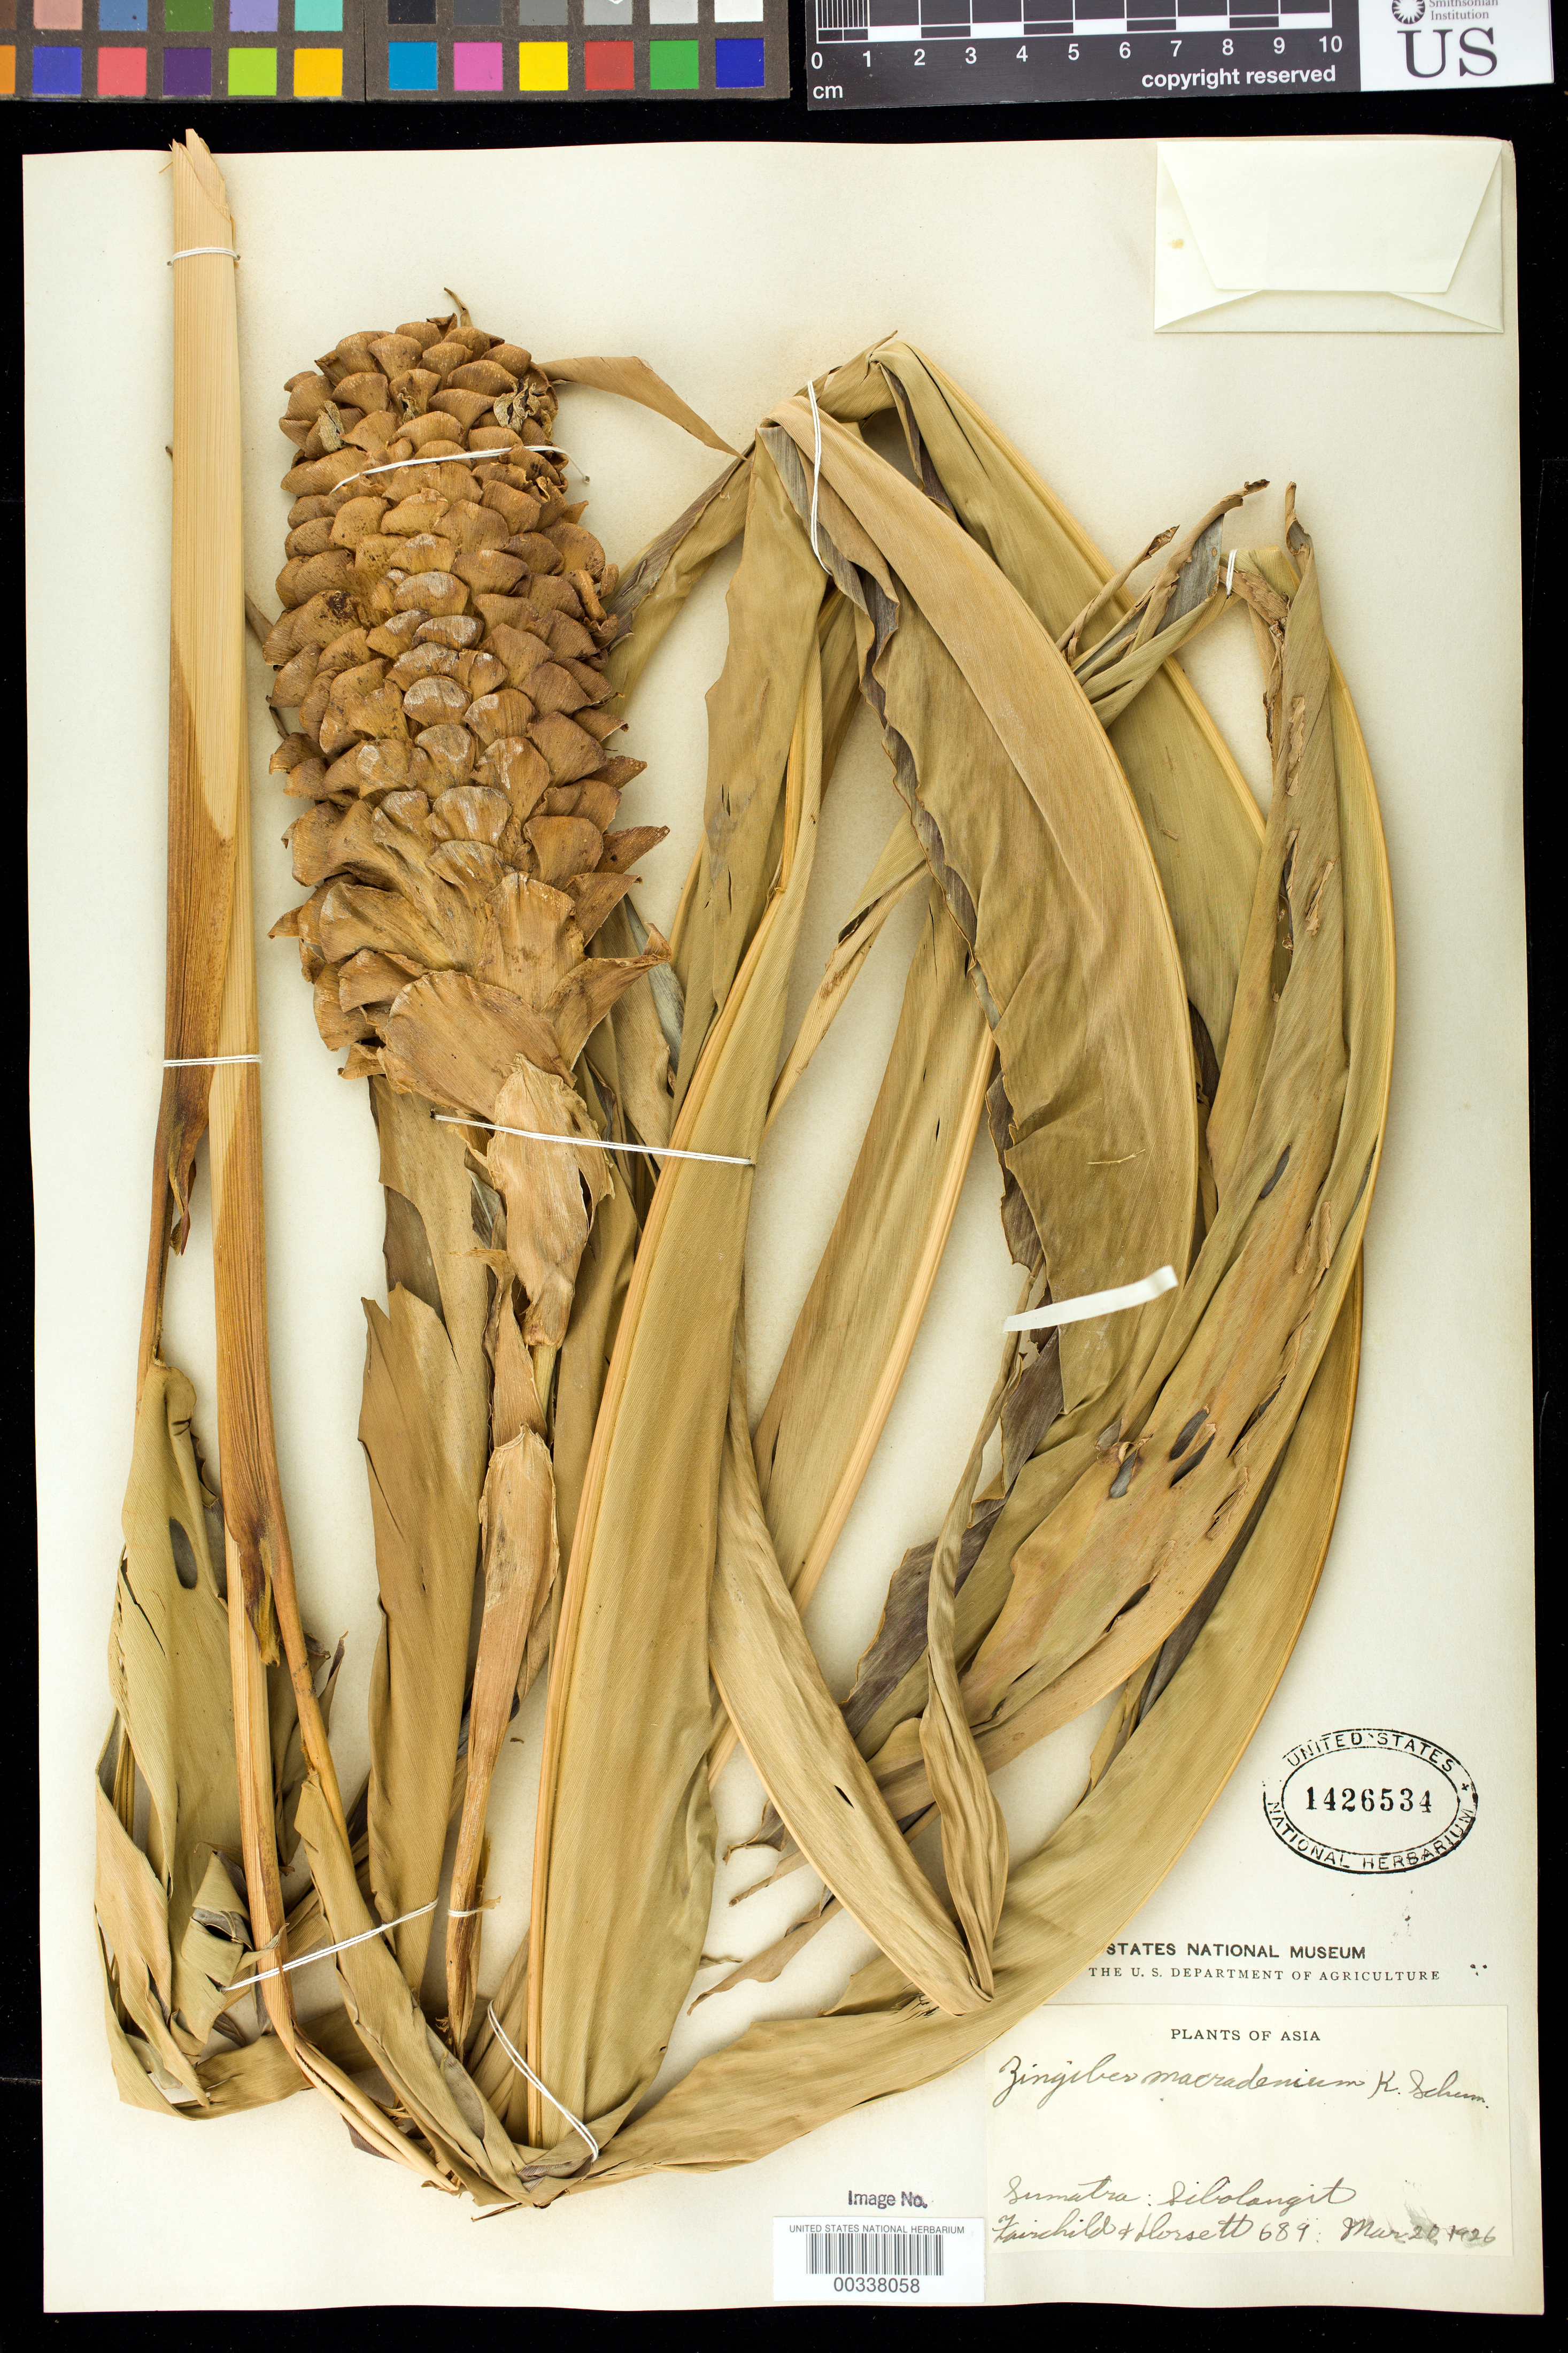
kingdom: Plantae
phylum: Tracheophyta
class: Liliopsida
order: Zingiberales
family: Zingiberaceae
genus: Zingiber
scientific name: Zingiber macradenium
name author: K. Schum.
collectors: D. Fairchild & P. H. Dorsett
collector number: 689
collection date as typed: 20 Mar 1926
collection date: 1926-03-20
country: Indonesia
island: Sumatra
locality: Sibolangit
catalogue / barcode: US 1426534